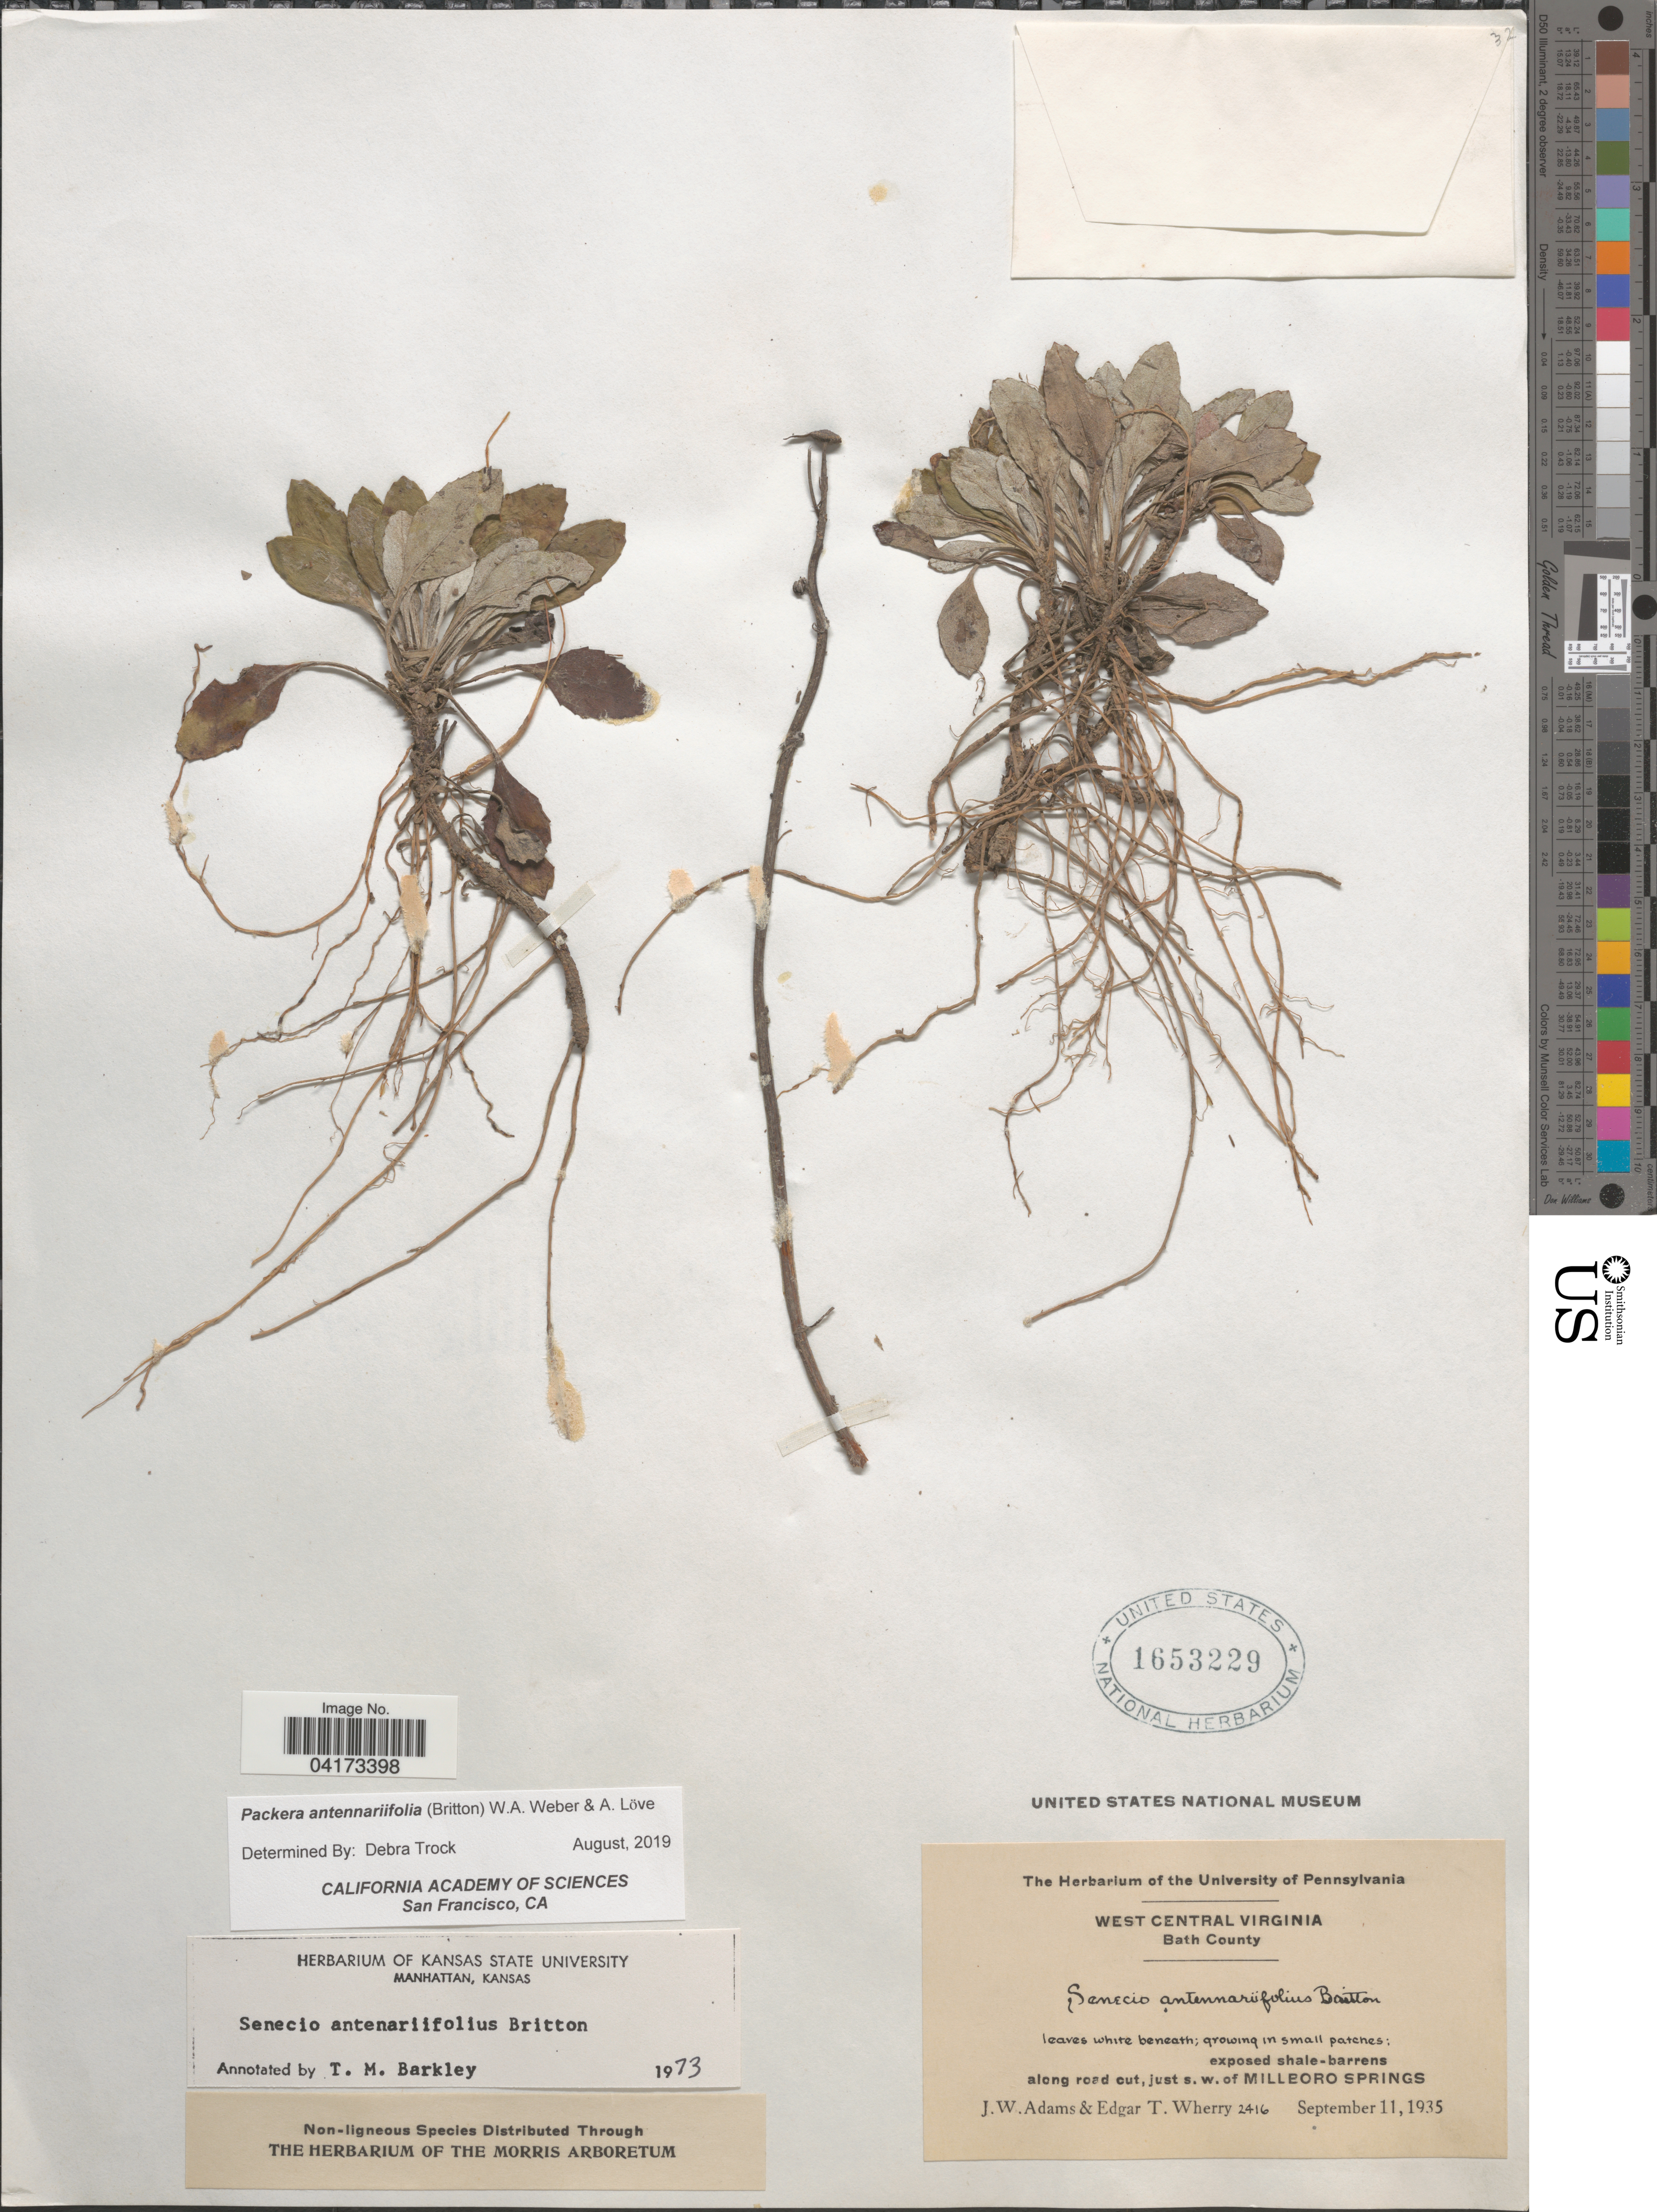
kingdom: Plantae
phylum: Tracheophyta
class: Magnoliopsida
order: Asterales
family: Asteraceae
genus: Packera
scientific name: Packera antennariifolia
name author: (Britton) W.A. Weber & Á. Löve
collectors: J. Adams & E. T. Wherry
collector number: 2416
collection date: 1935-09-11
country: United States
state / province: Virginia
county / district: Bath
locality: West Central Virginia. Bath County. Along road cut, just s. w. of Millboro Springs.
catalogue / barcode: US 1653229